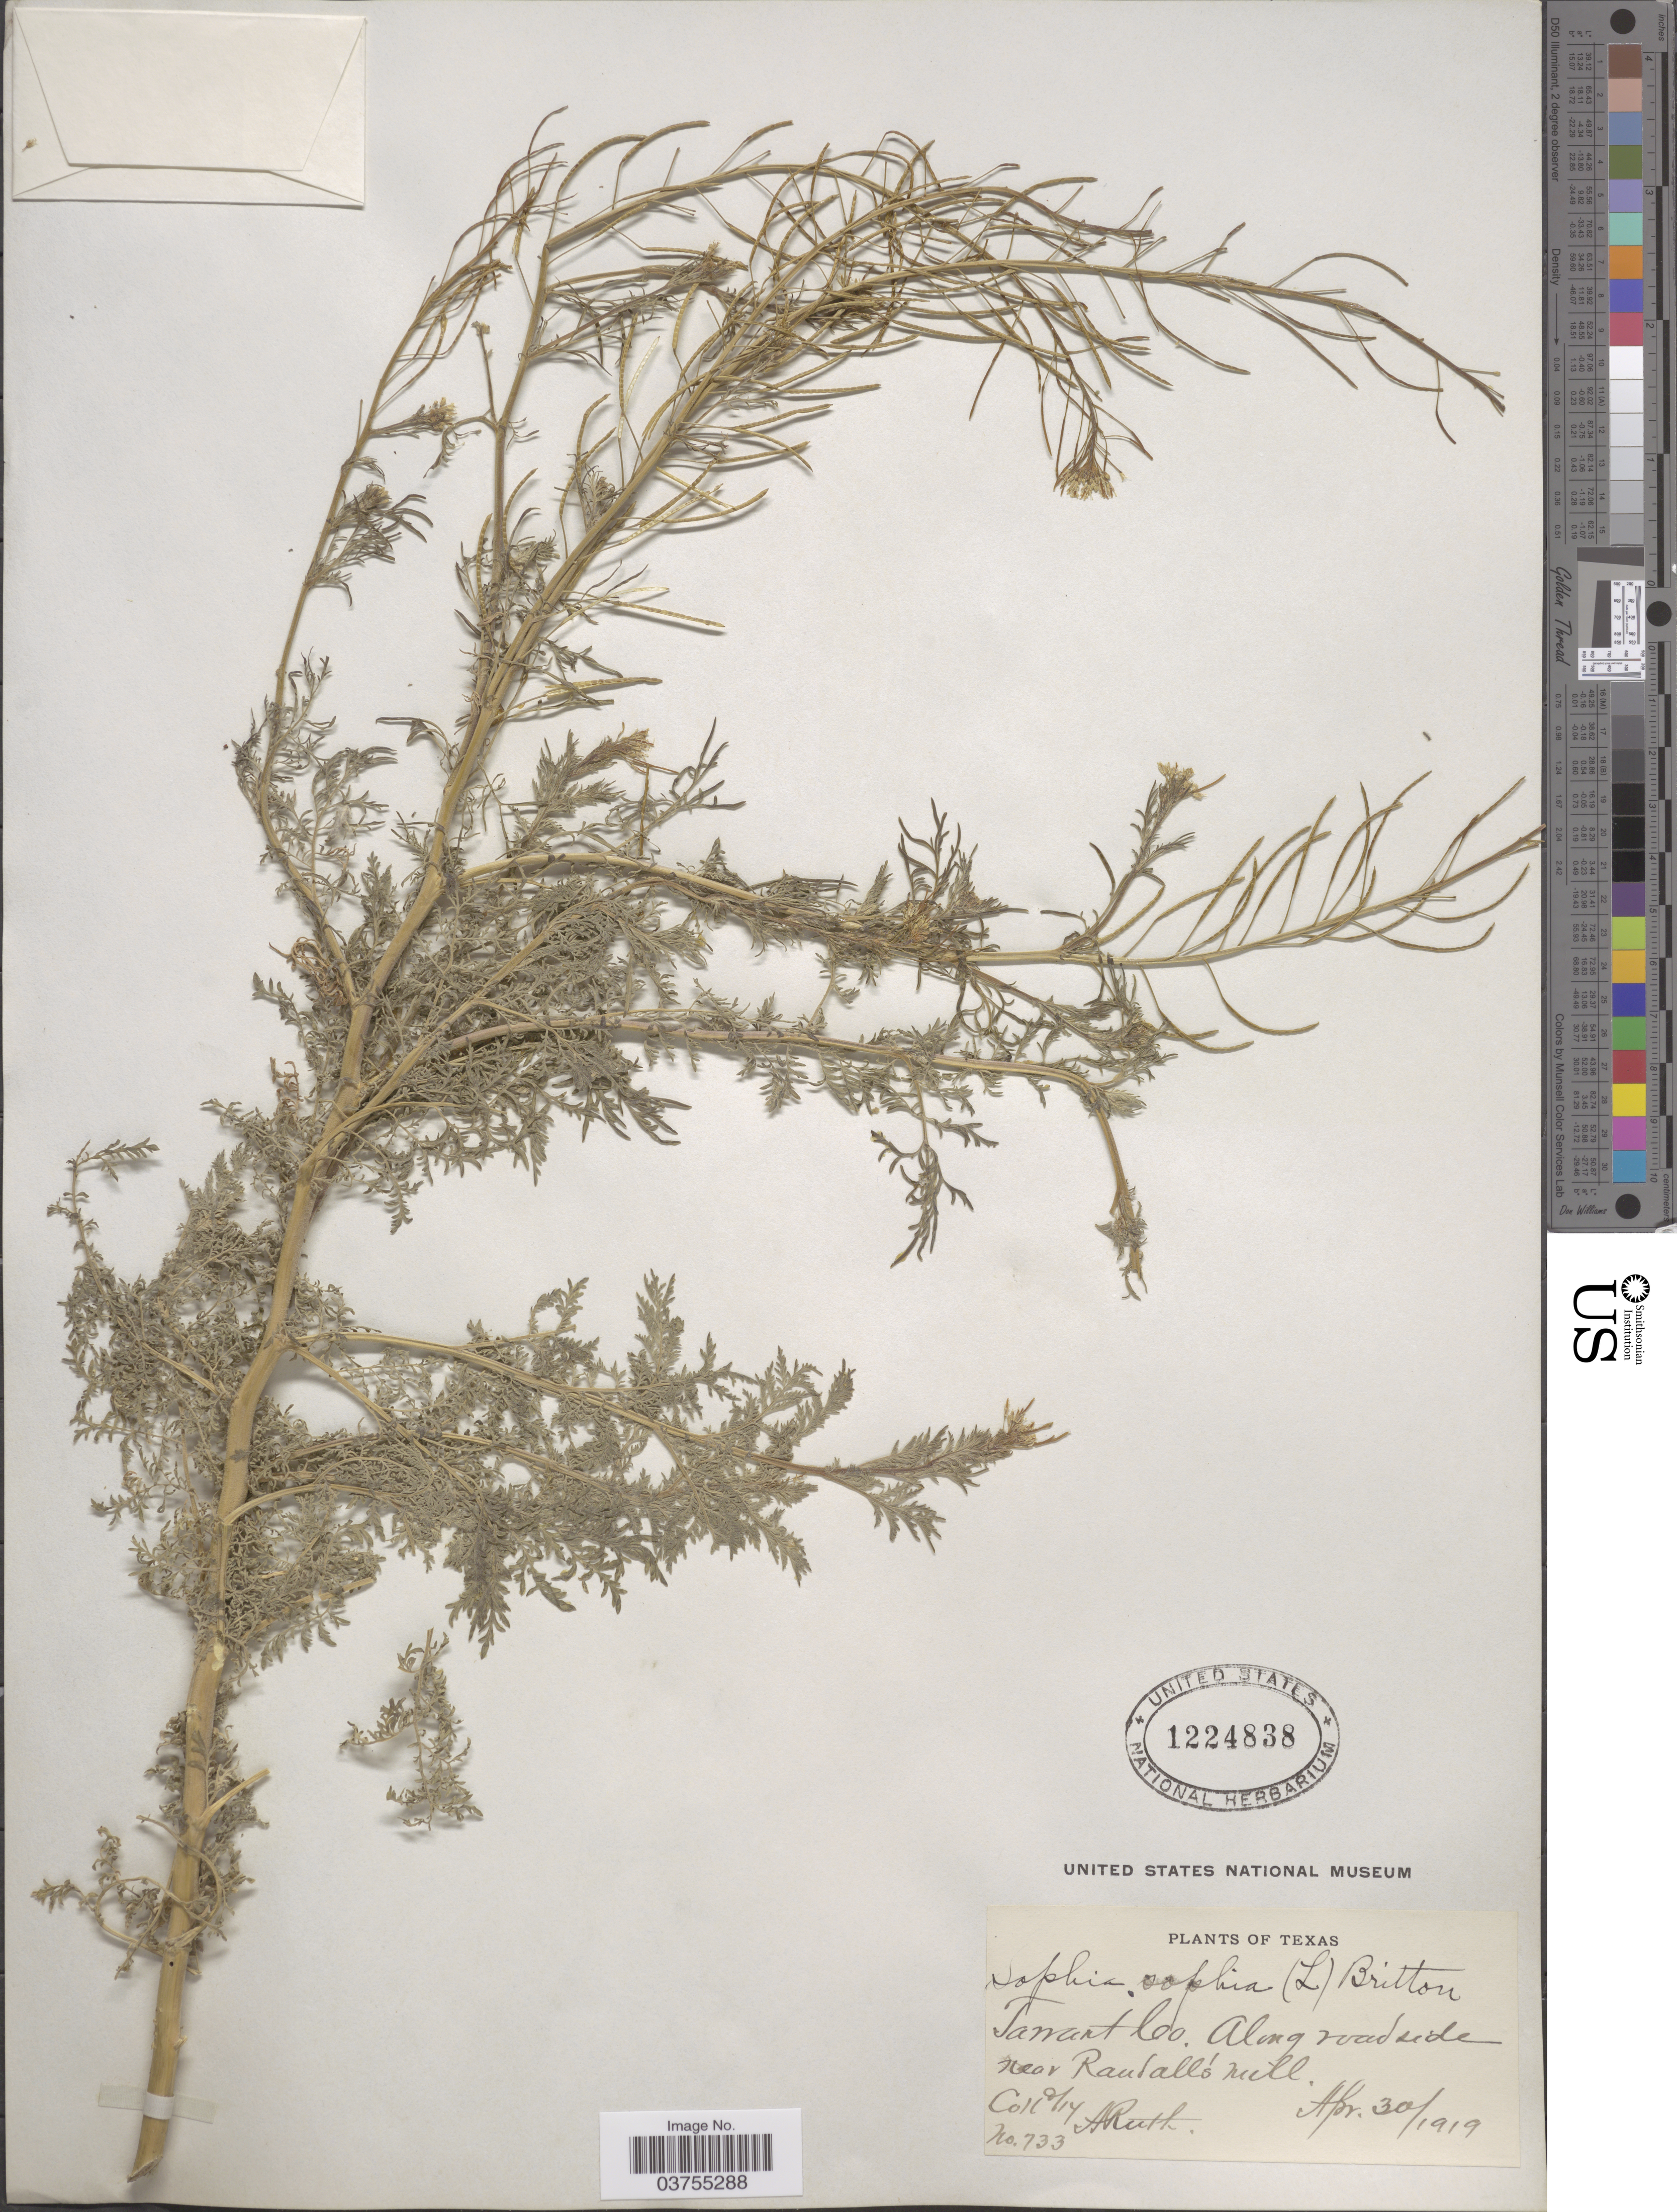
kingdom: Plantae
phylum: Tracheophyta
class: Magnoliopsida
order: Brassicales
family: Brassicaceae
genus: Descurainia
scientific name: Descurainia sophia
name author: (L.) Webb ex Prantl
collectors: A. Ruth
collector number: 733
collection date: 1919-04-30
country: United States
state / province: Texas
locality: Tarrant Co. Along roadside near Randall's Mill.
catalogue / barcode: US 1224838